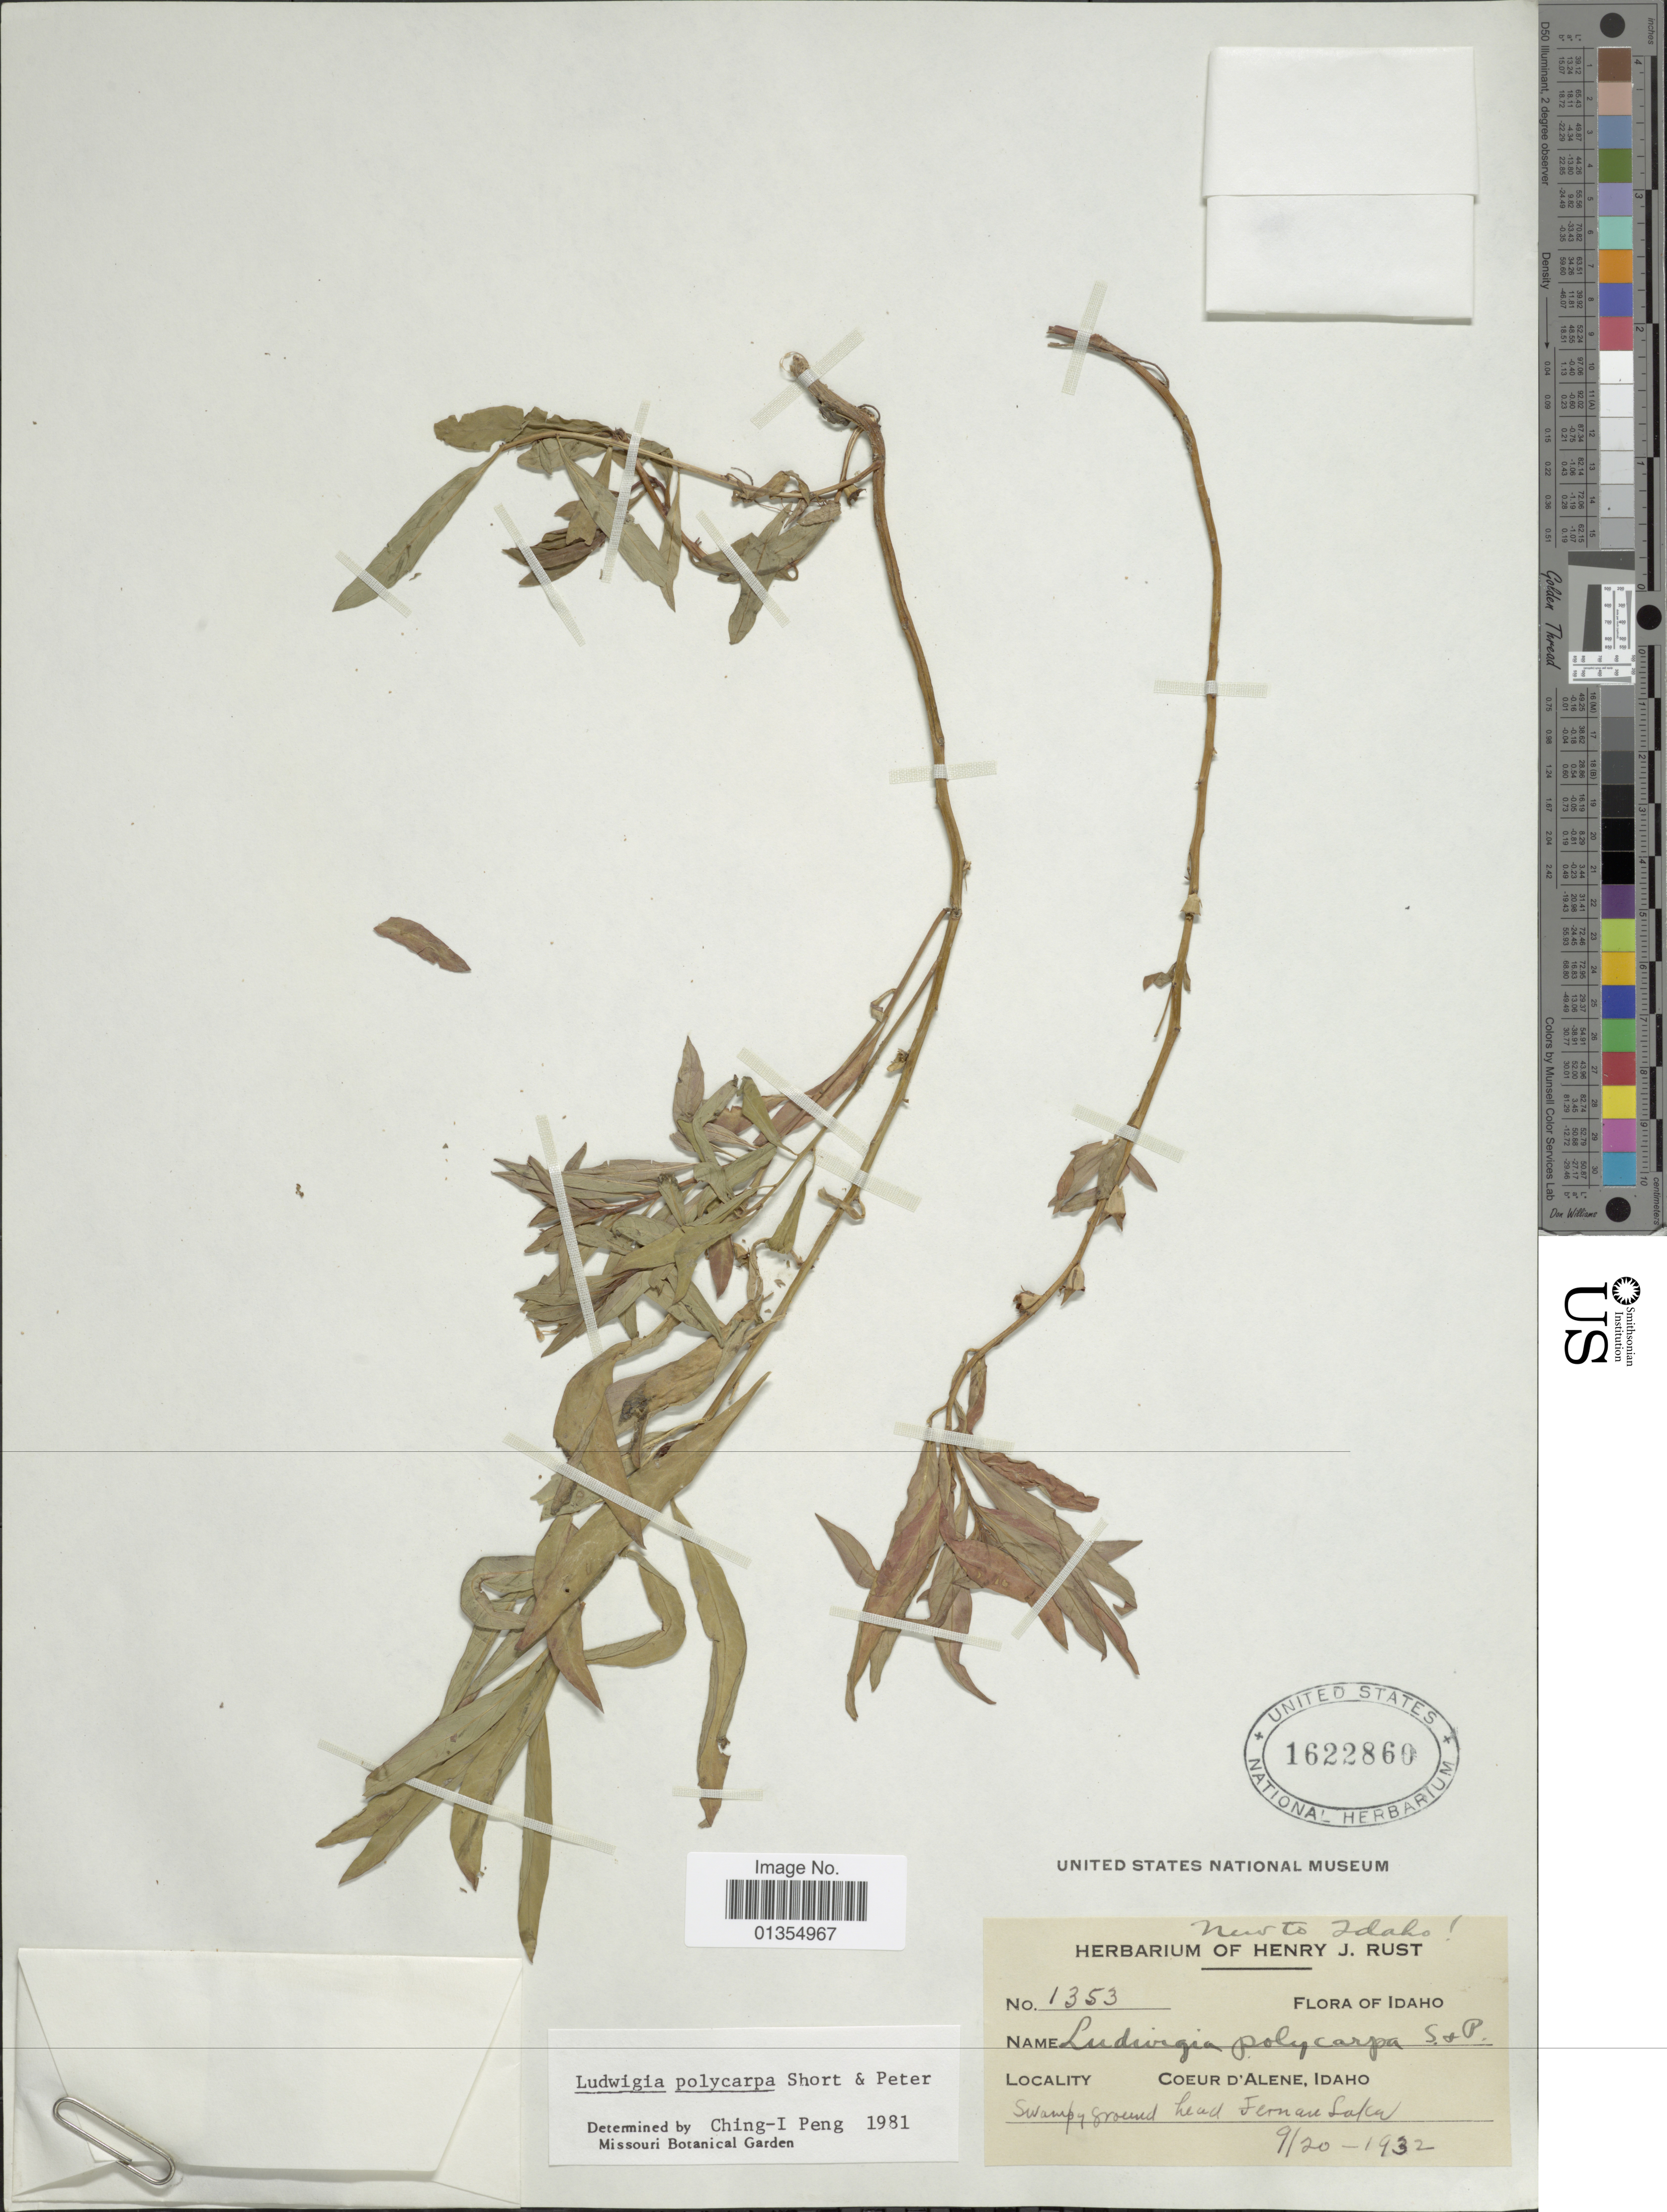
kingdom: Plantae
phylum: Tracheophyta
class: Magnoliopsida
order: Myrtales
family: Onagraceae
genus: Ludwigia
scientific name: Ludwigia polycarpa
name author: Short & R. Peter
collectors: ex herb. Henry J. Rust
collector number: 1353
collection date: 1932-09-20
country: United States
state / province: Idaho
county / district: Kootenai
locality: Coeur d'Alene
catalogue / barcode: US 1622860